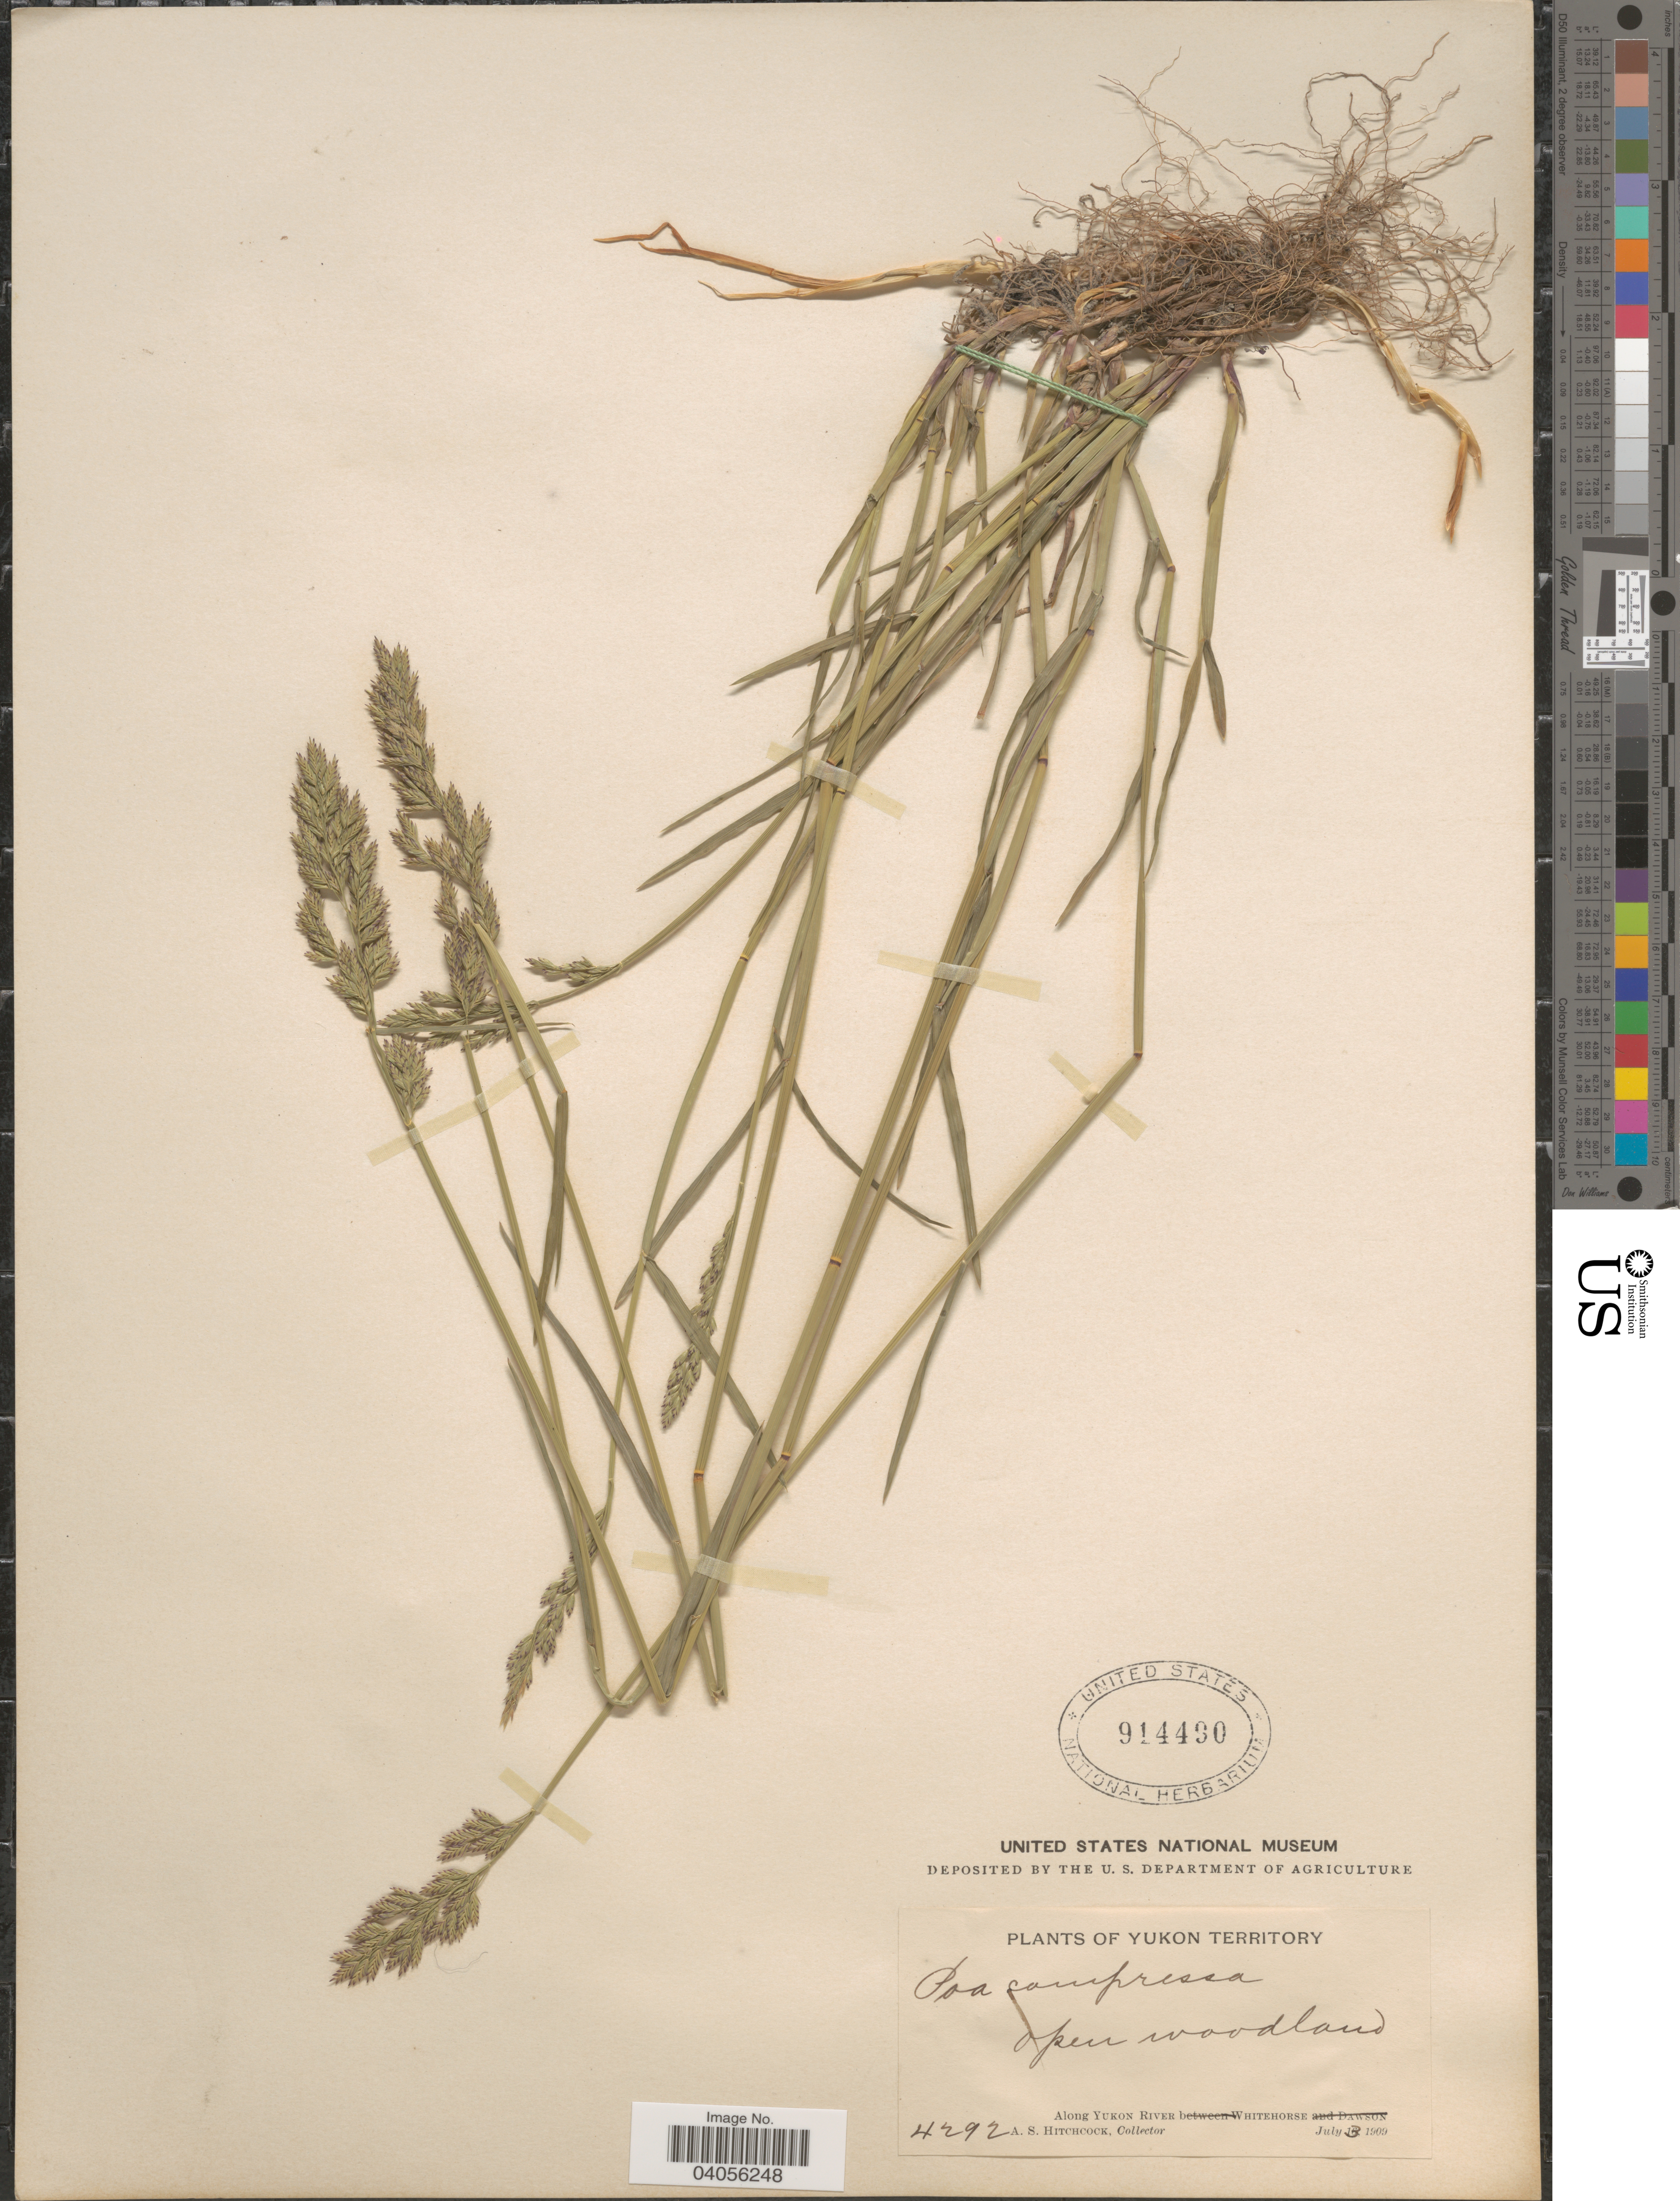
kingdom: Plantae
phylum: Tracheophyta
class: Liliopsida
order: Poales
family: Poaceae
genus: Poa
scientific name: Poa compressa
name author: L.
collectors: A. S. Hitchcock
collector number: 4292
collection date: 1909-07-03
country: Canada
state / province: Yukon Territory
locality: Along Yukon River Whitehorse.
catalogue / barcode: US 914490